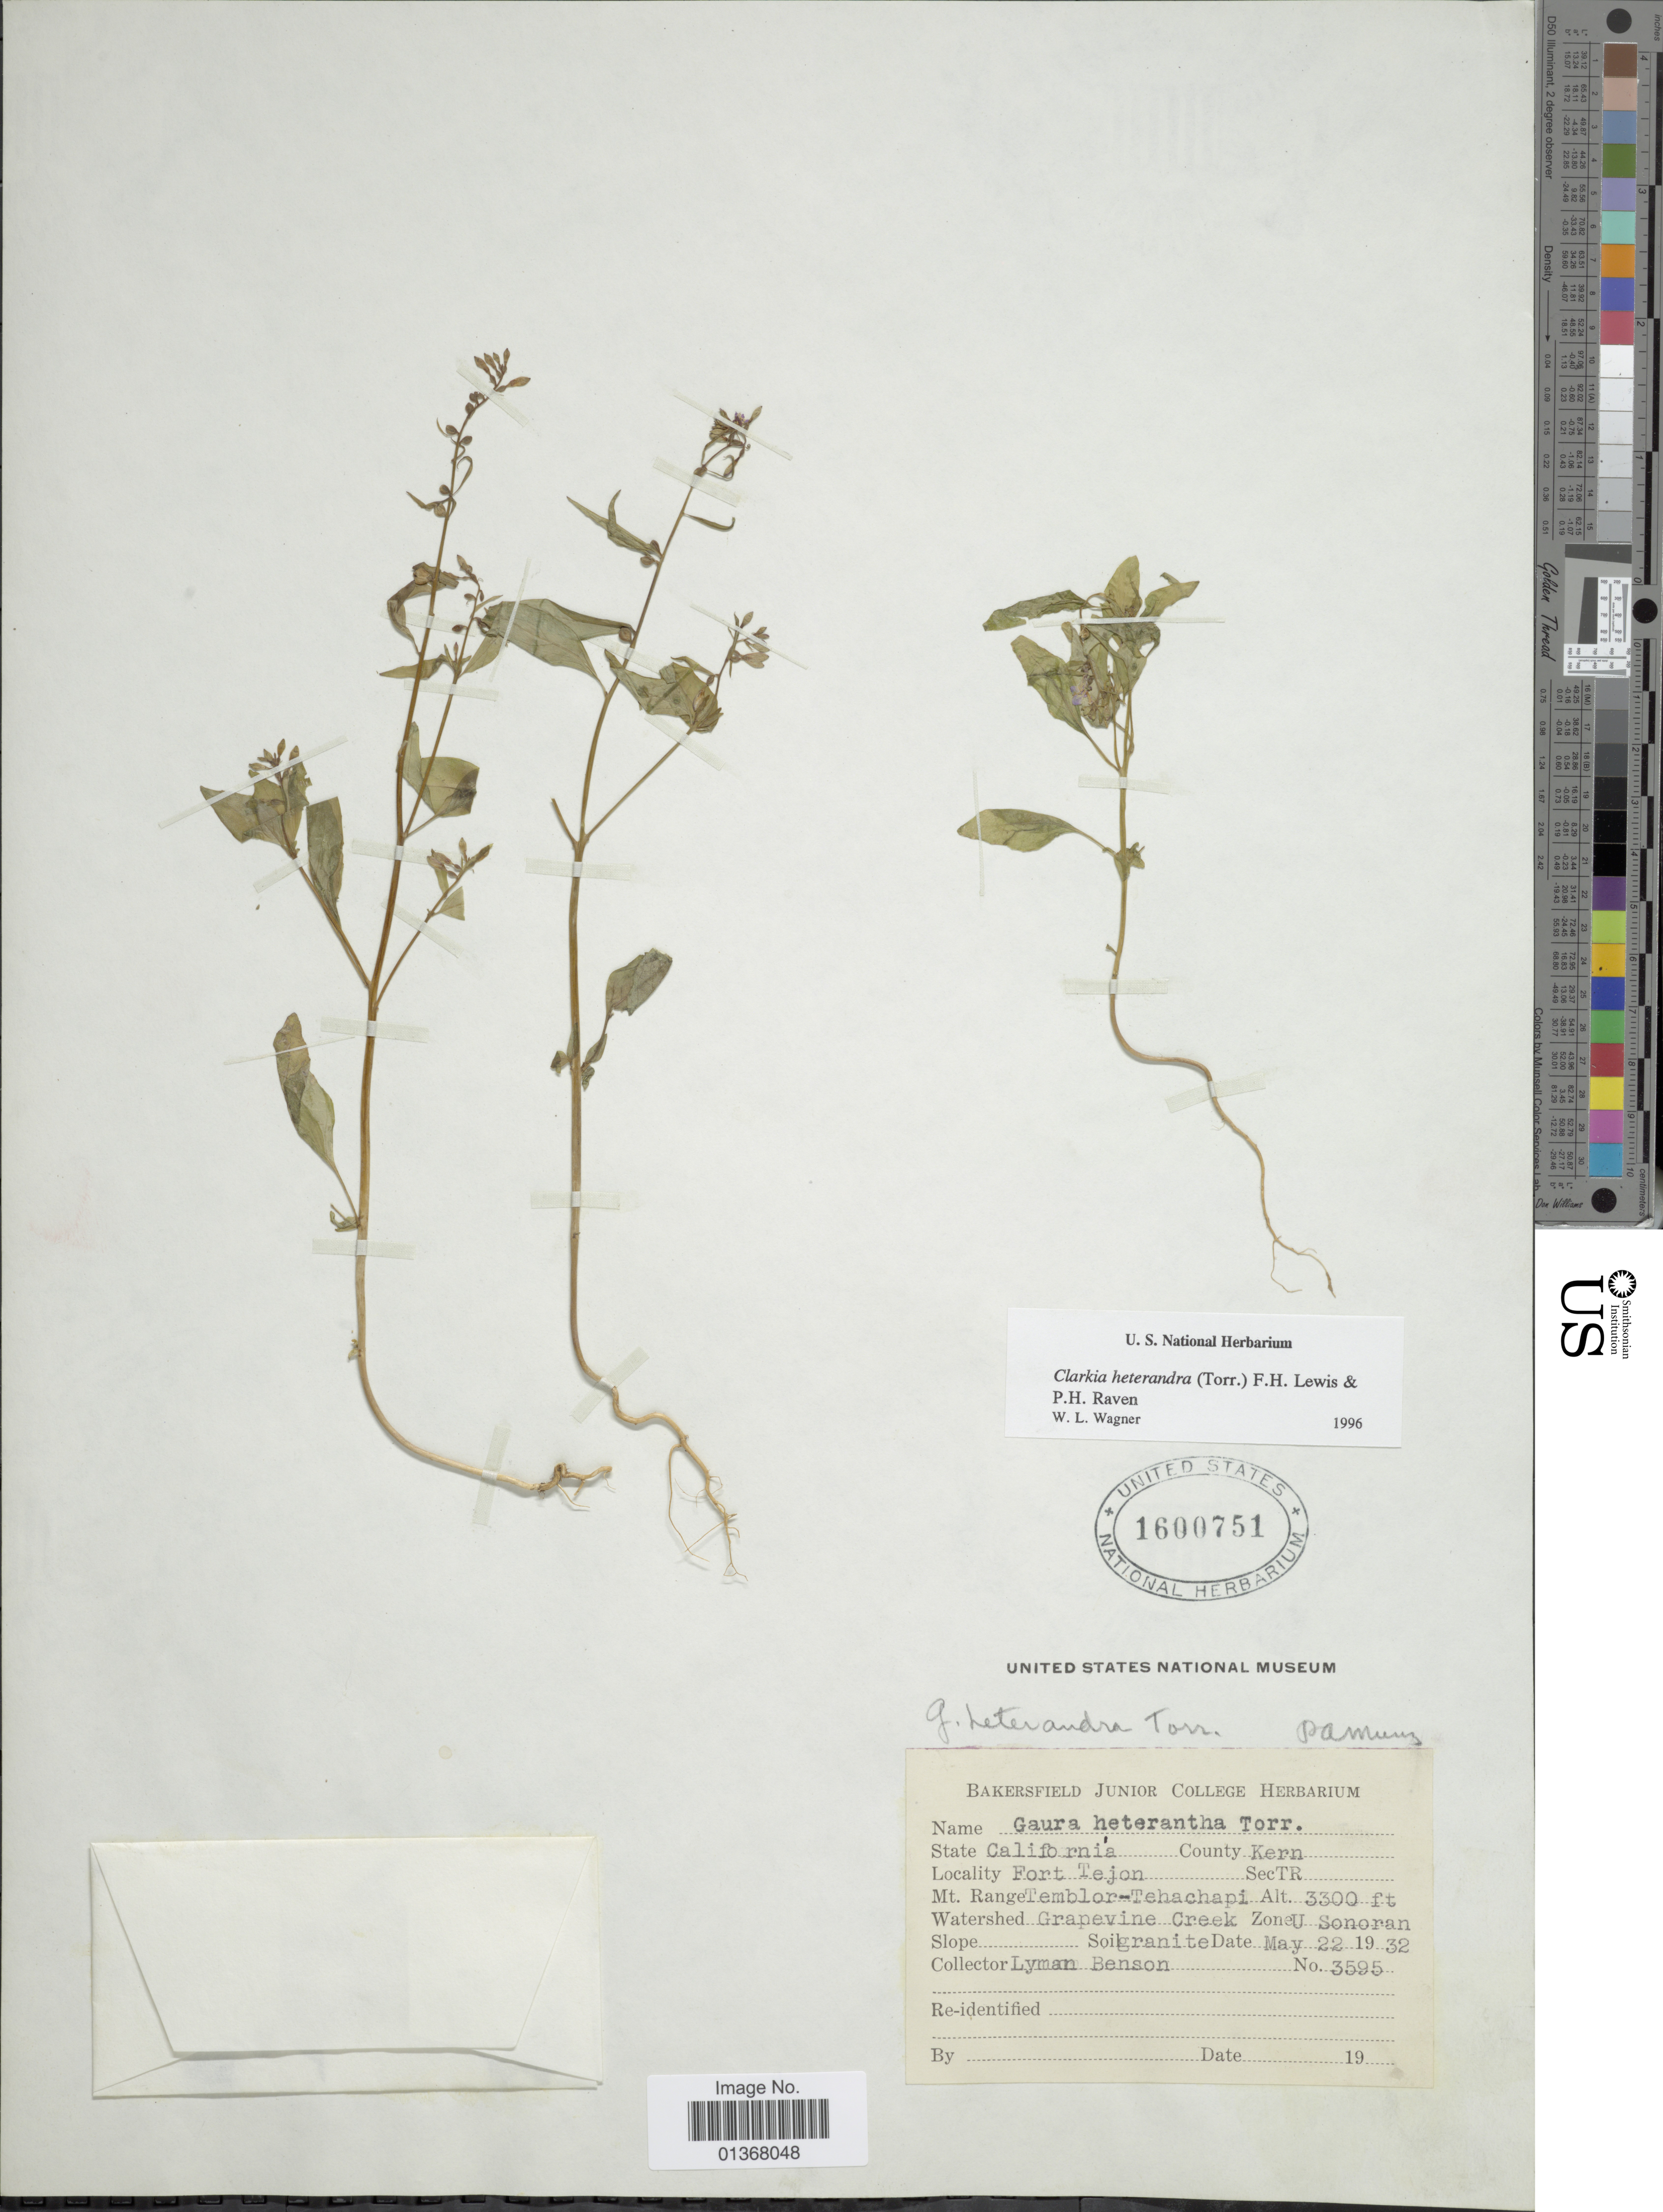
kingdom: Plantae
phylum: Tracheophyta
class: Magnoliopsida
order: Myrtales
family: Onagraceae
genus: Clarkia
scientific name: Clarkia heterandra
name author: (Torr.) F. H. Lewis & P.H. Raven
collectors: L. D. Benson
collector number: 3595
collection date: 1932-05-22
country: United States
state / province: California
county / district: Kern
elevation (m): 1006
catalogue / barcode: US 1600751